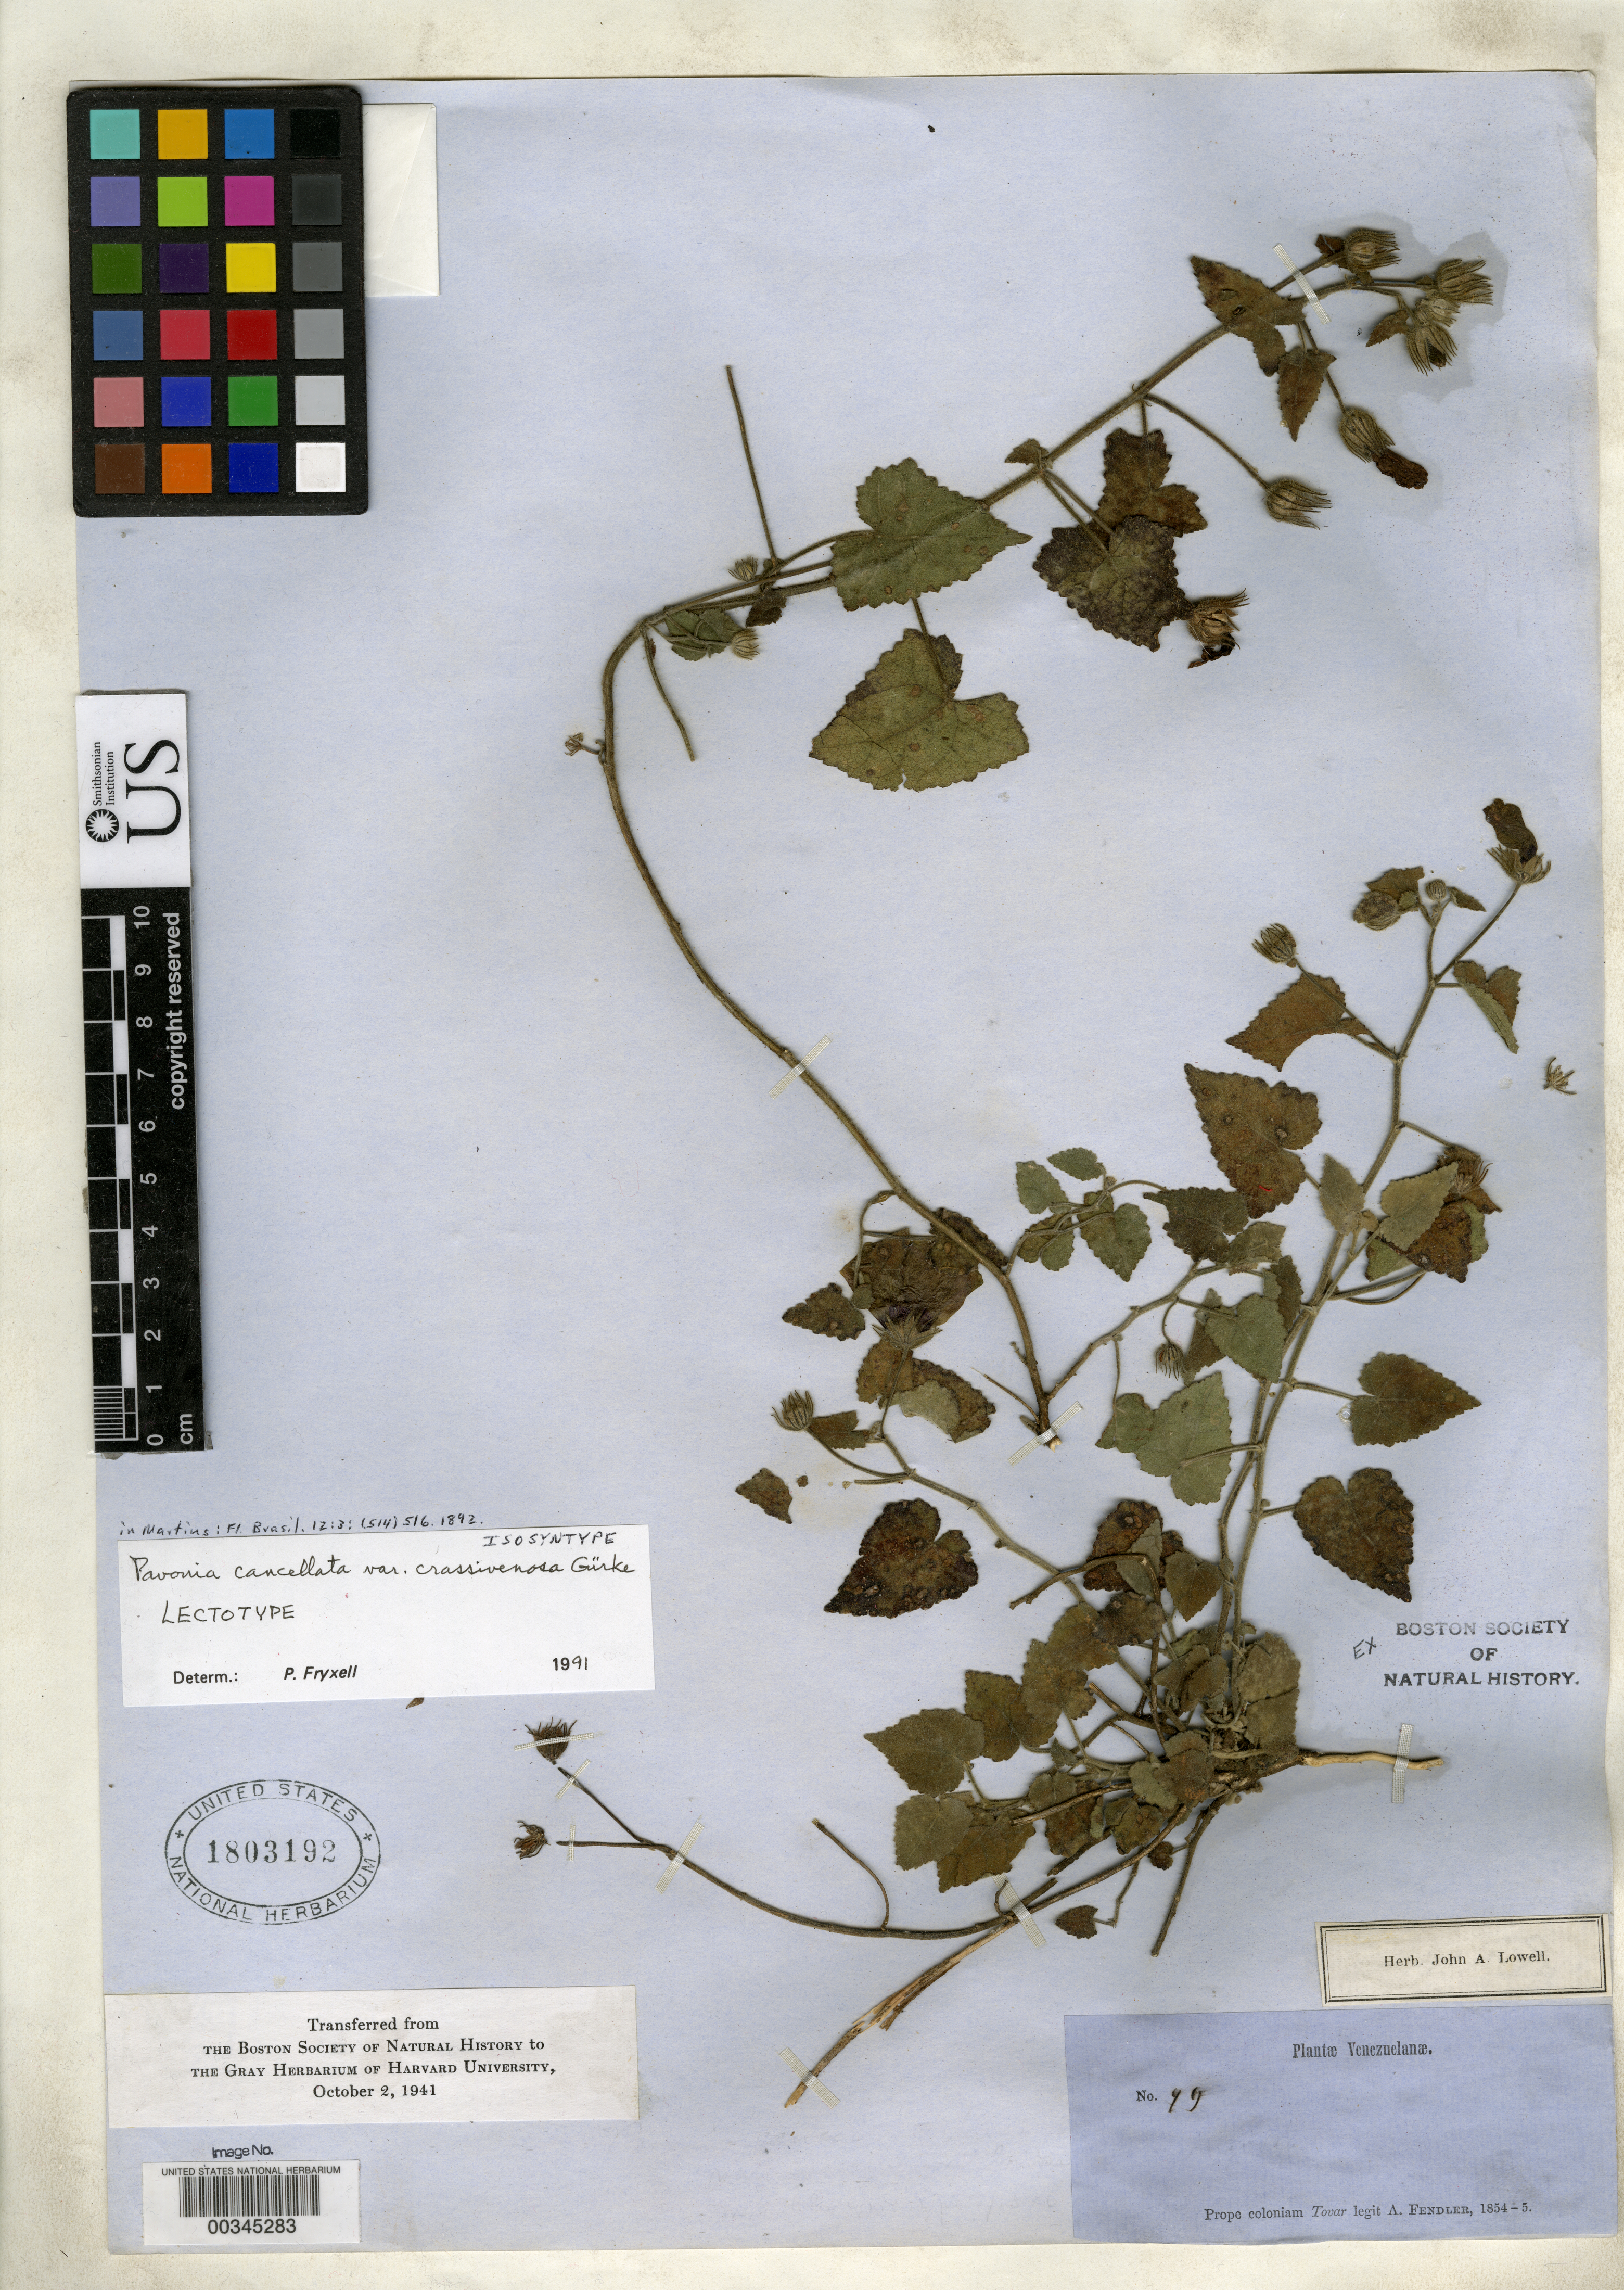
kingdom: Plantae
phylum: Tracheophyta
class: Magnoliopsida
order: Malvales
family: Malvaceae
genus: Pavonia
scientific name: Pavonia cancellata var. crassivenosa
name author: Gürke in Mart.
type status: Isosyntype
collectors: A. Fendler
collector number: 49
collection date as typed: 1854 to -- --- 1855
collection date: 1854/1855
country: Venezuela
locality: Prope Coloniam Tovar.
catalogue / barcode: US 1803192